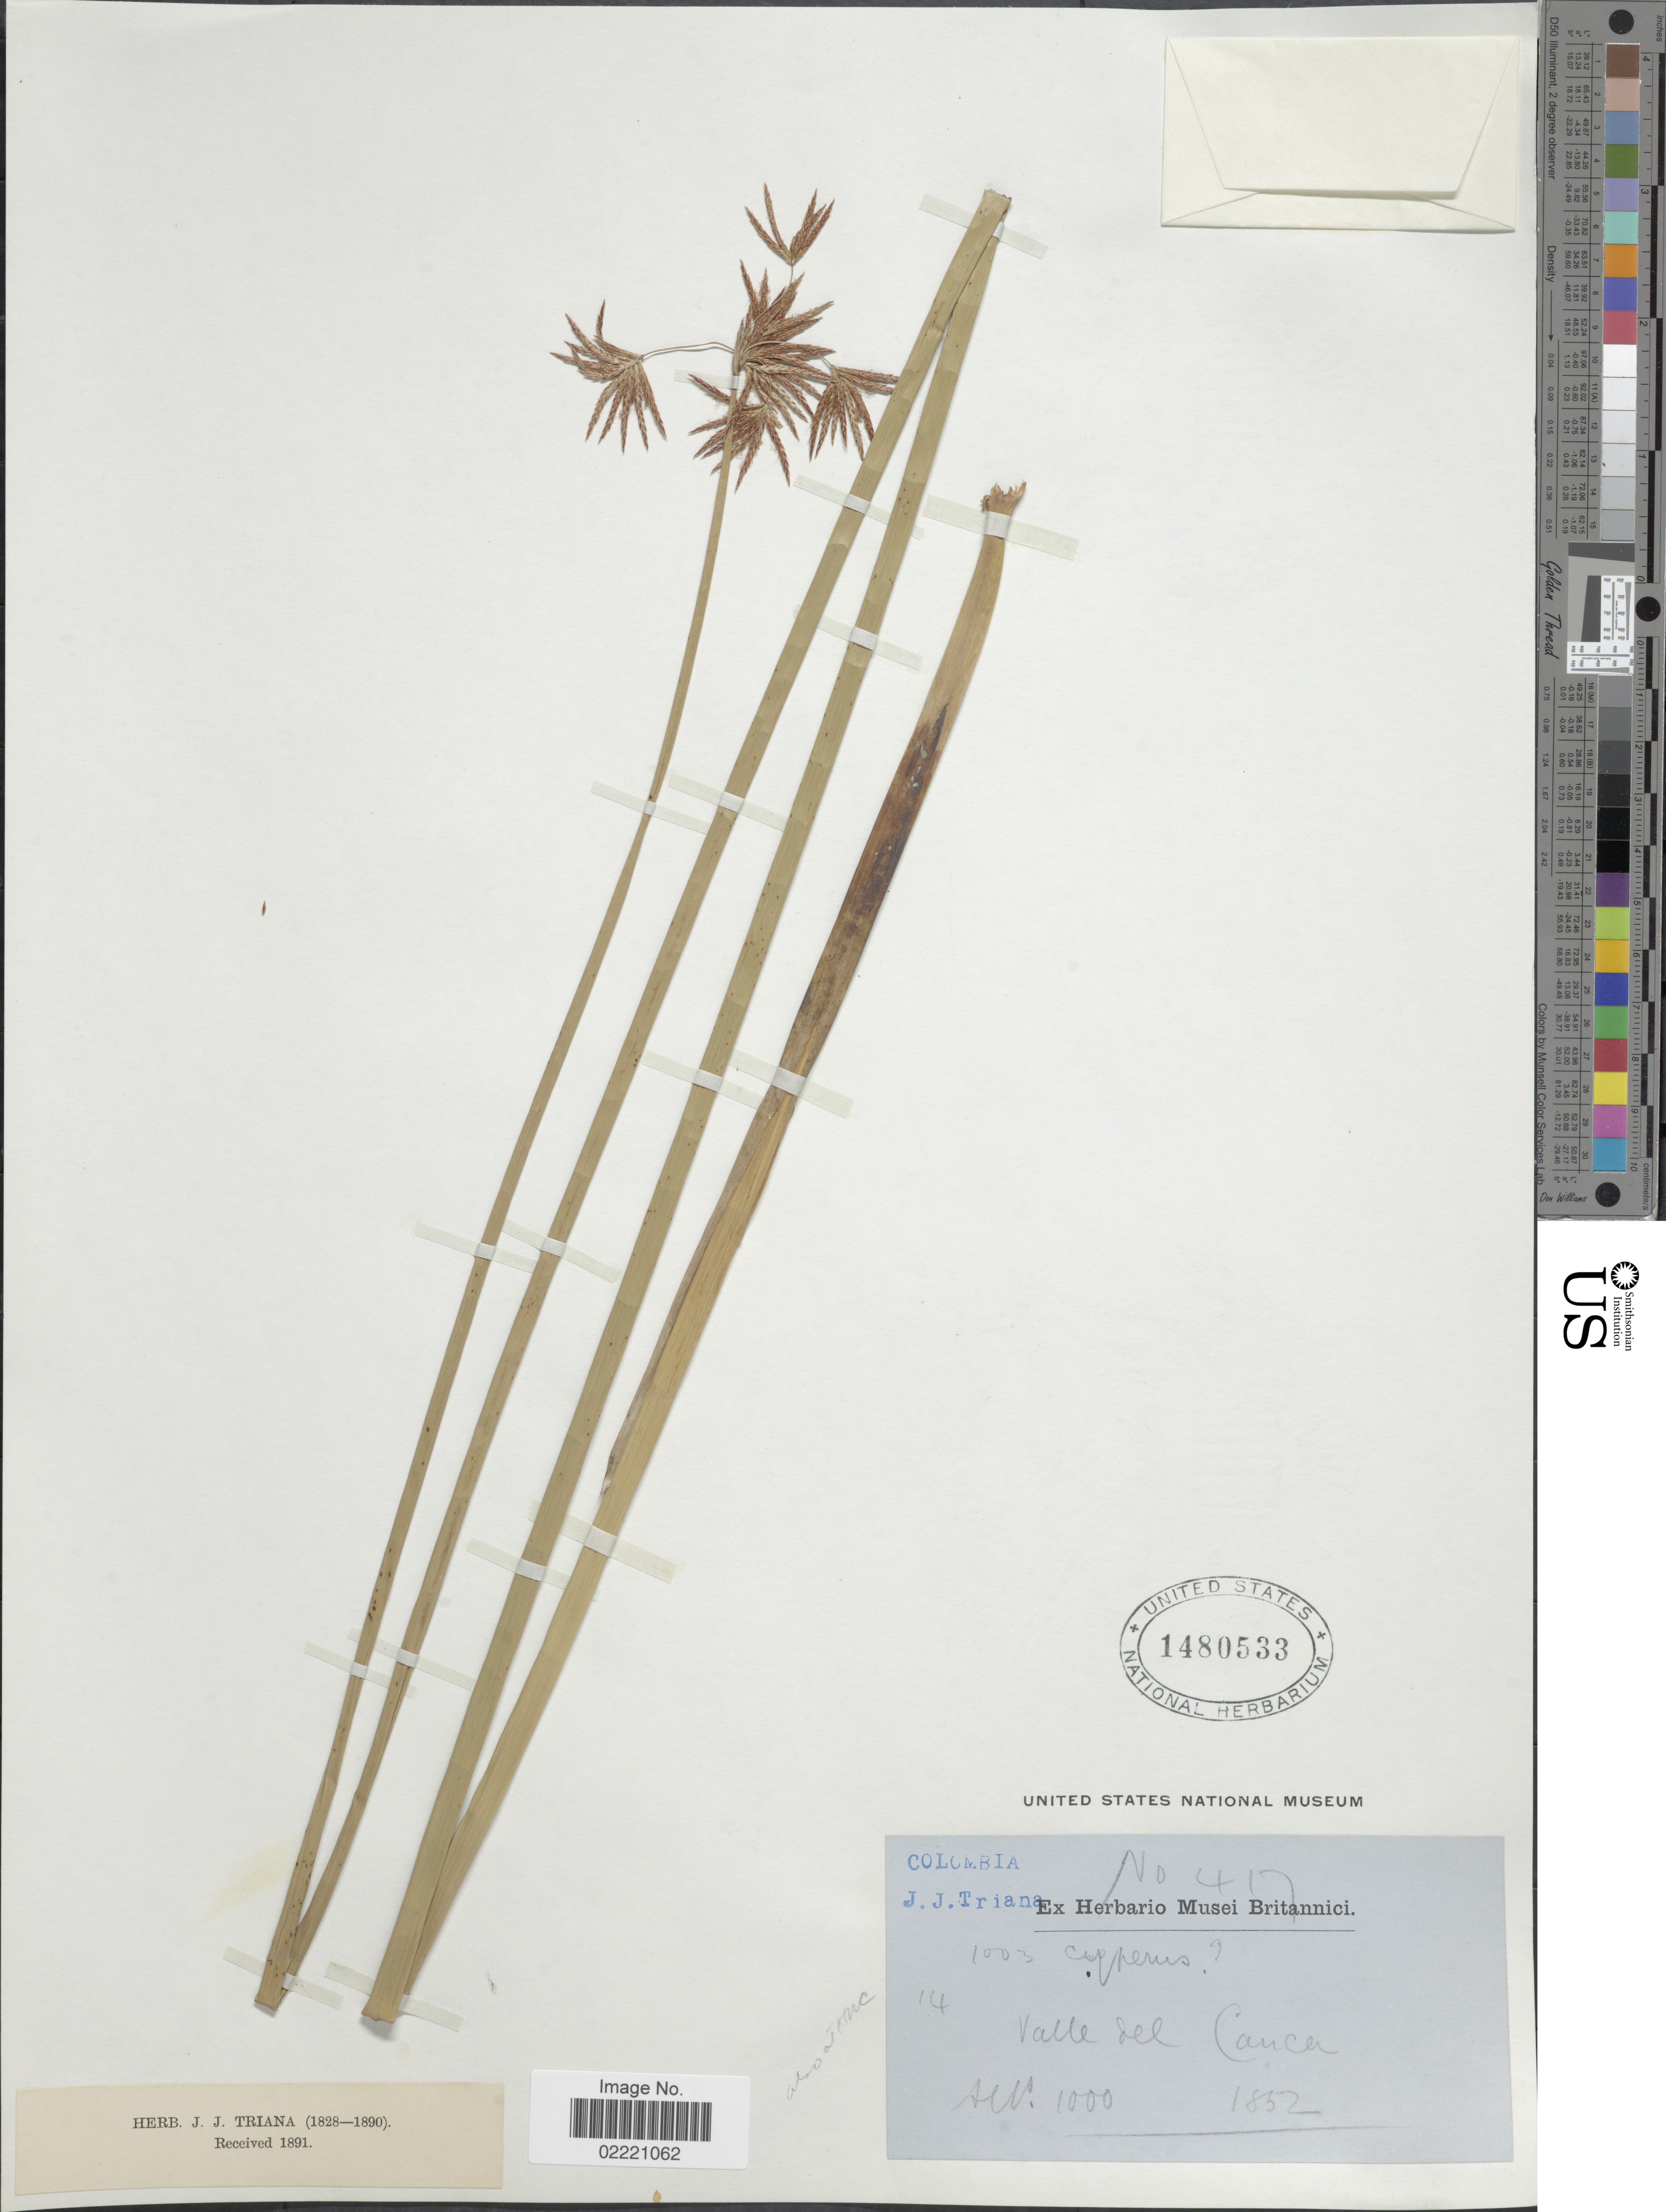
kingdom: Plantae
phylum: Tracheophyta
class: Liliopsida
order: Poales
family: Cyperaceae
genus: Cyperus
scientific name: Cyperus articulatus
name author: L.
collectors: J. J. Triana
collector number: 417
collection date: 1852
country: Colombia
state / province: Cauca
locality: Valle del Cauca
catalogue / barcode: US 1480533